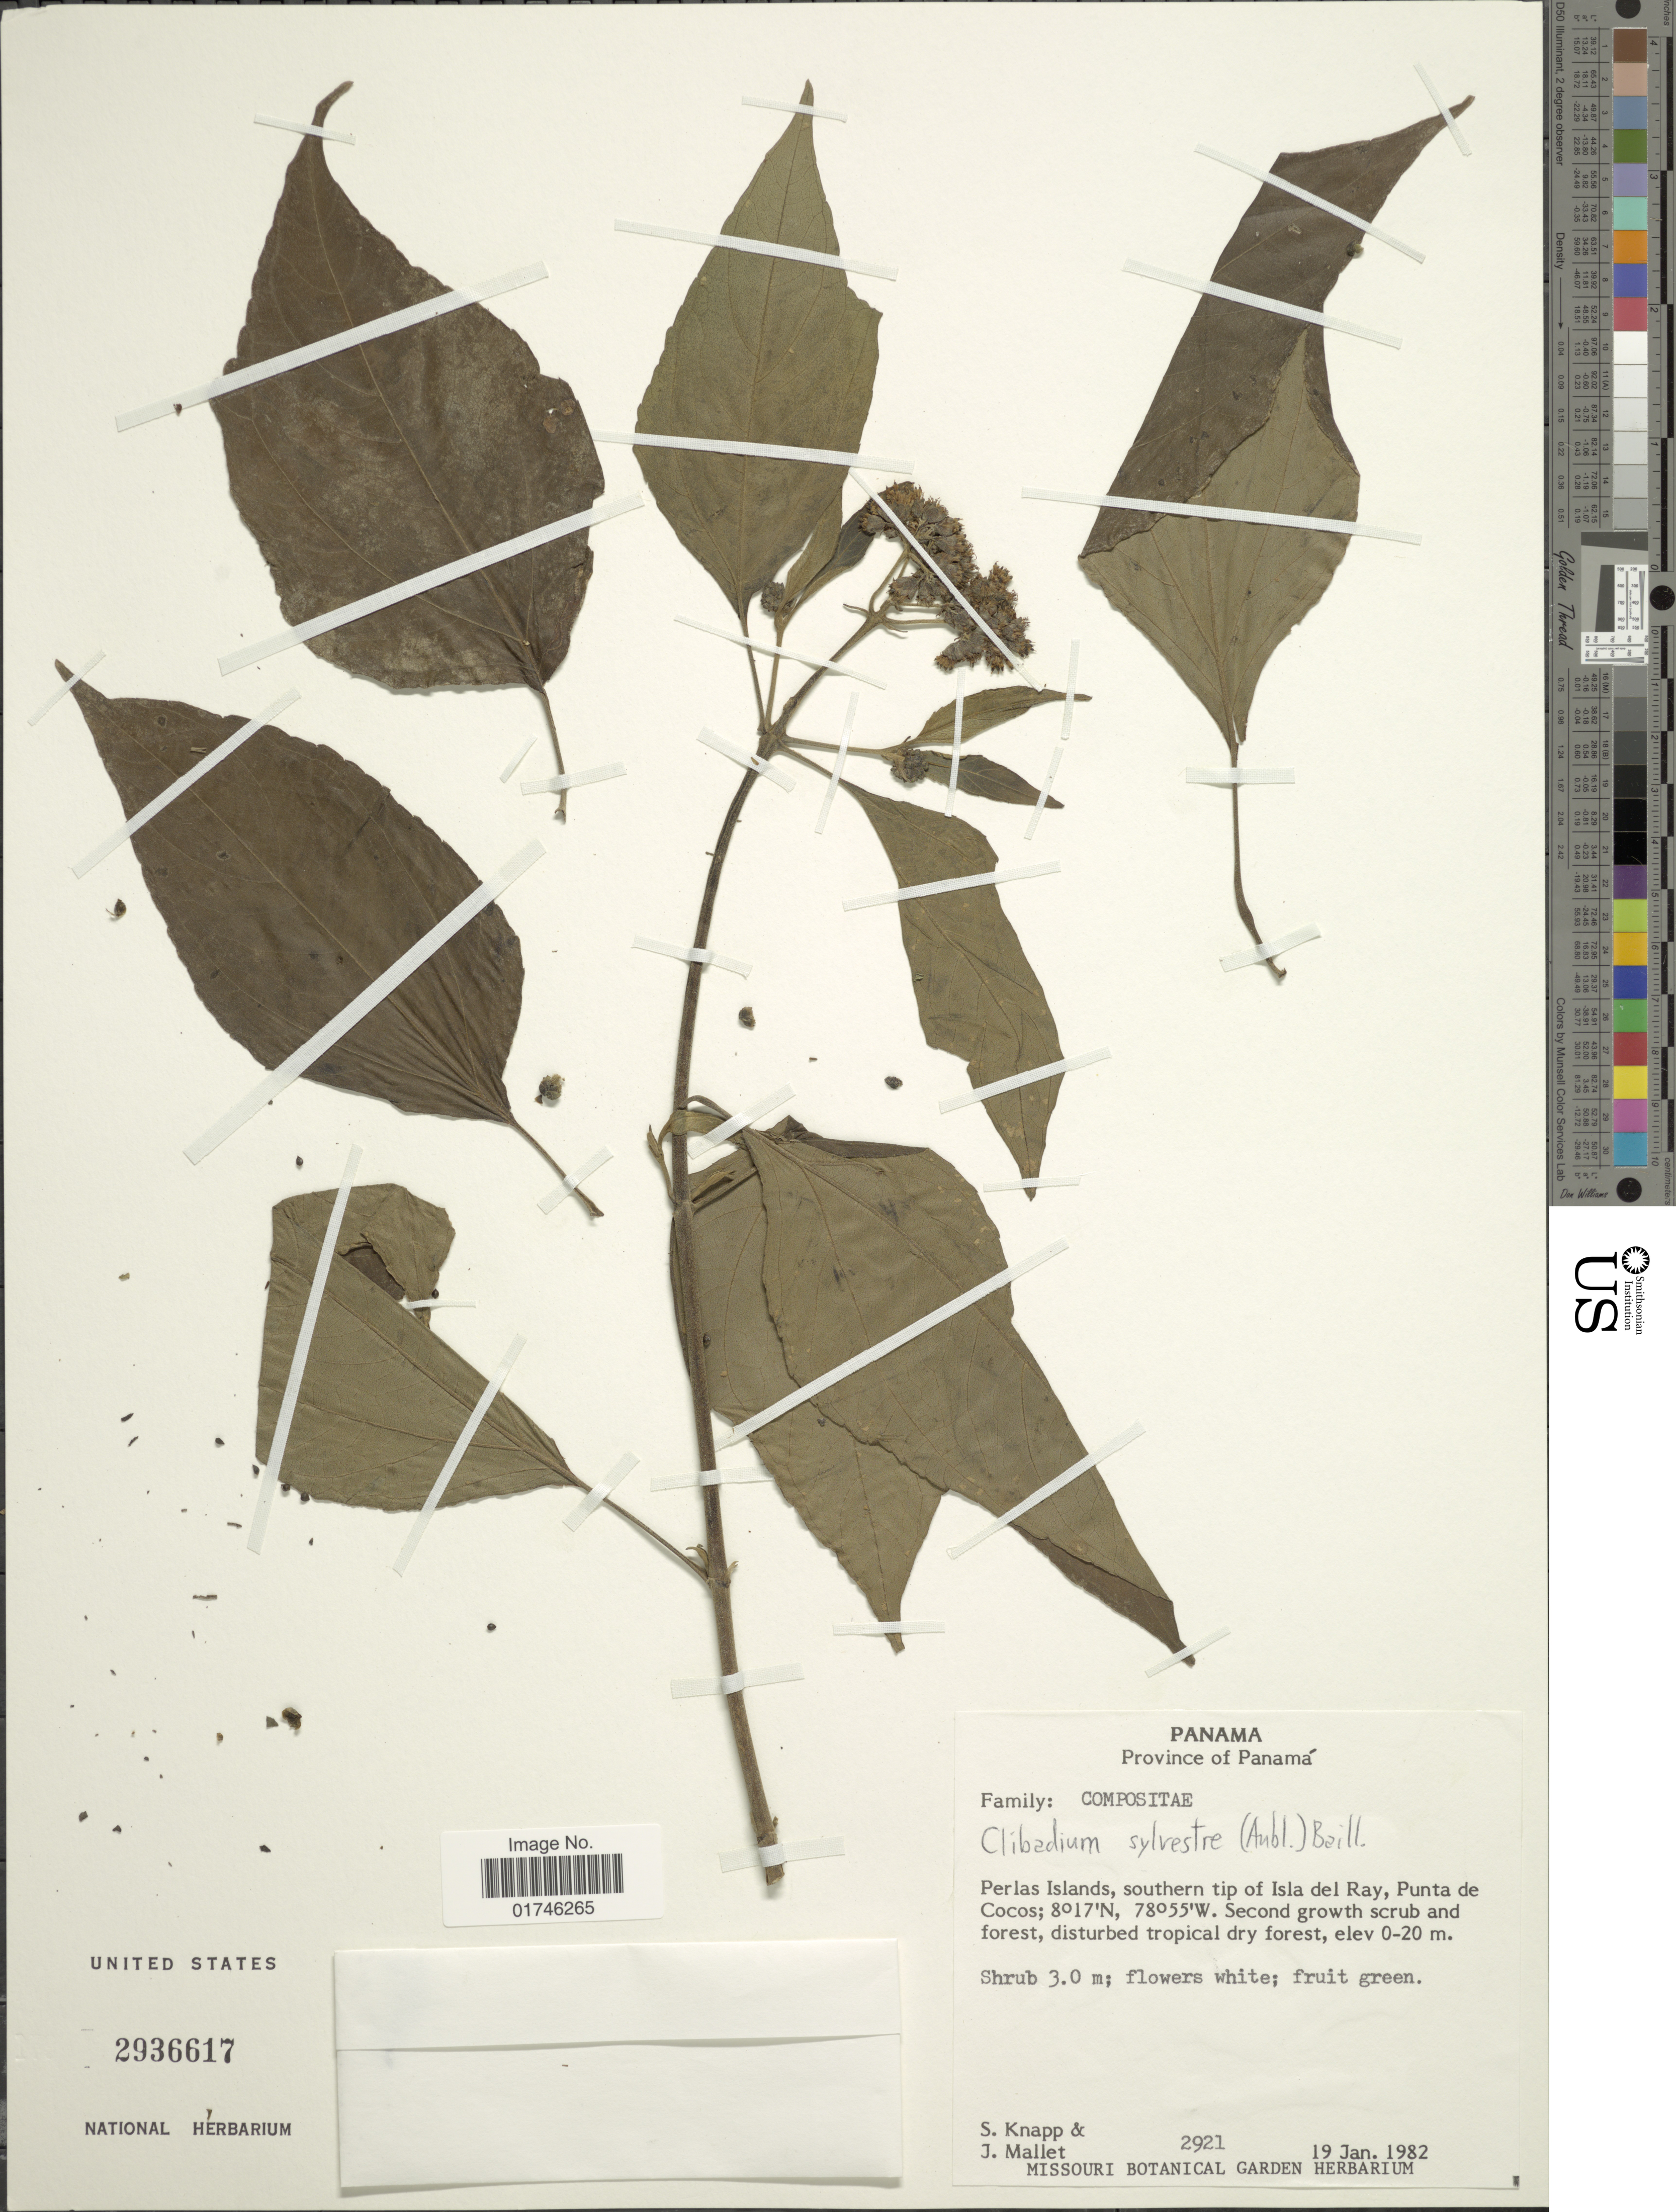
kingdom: Plantae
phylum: Tracheophyta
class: Magnoliopsida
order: Asterales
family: Asteraceae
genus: Clibadium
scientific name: Clibadium sylvestre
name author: (Aubl.) Baill.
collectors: S. Knapp & J. Mallet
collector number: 2921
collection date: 1982-01-19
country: Panama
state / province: Panamá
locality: Province of Panama. Perlas Islands, southern tip of Isla del Ray. Punta de Cocos.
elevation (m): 0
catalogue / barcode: US 2936617